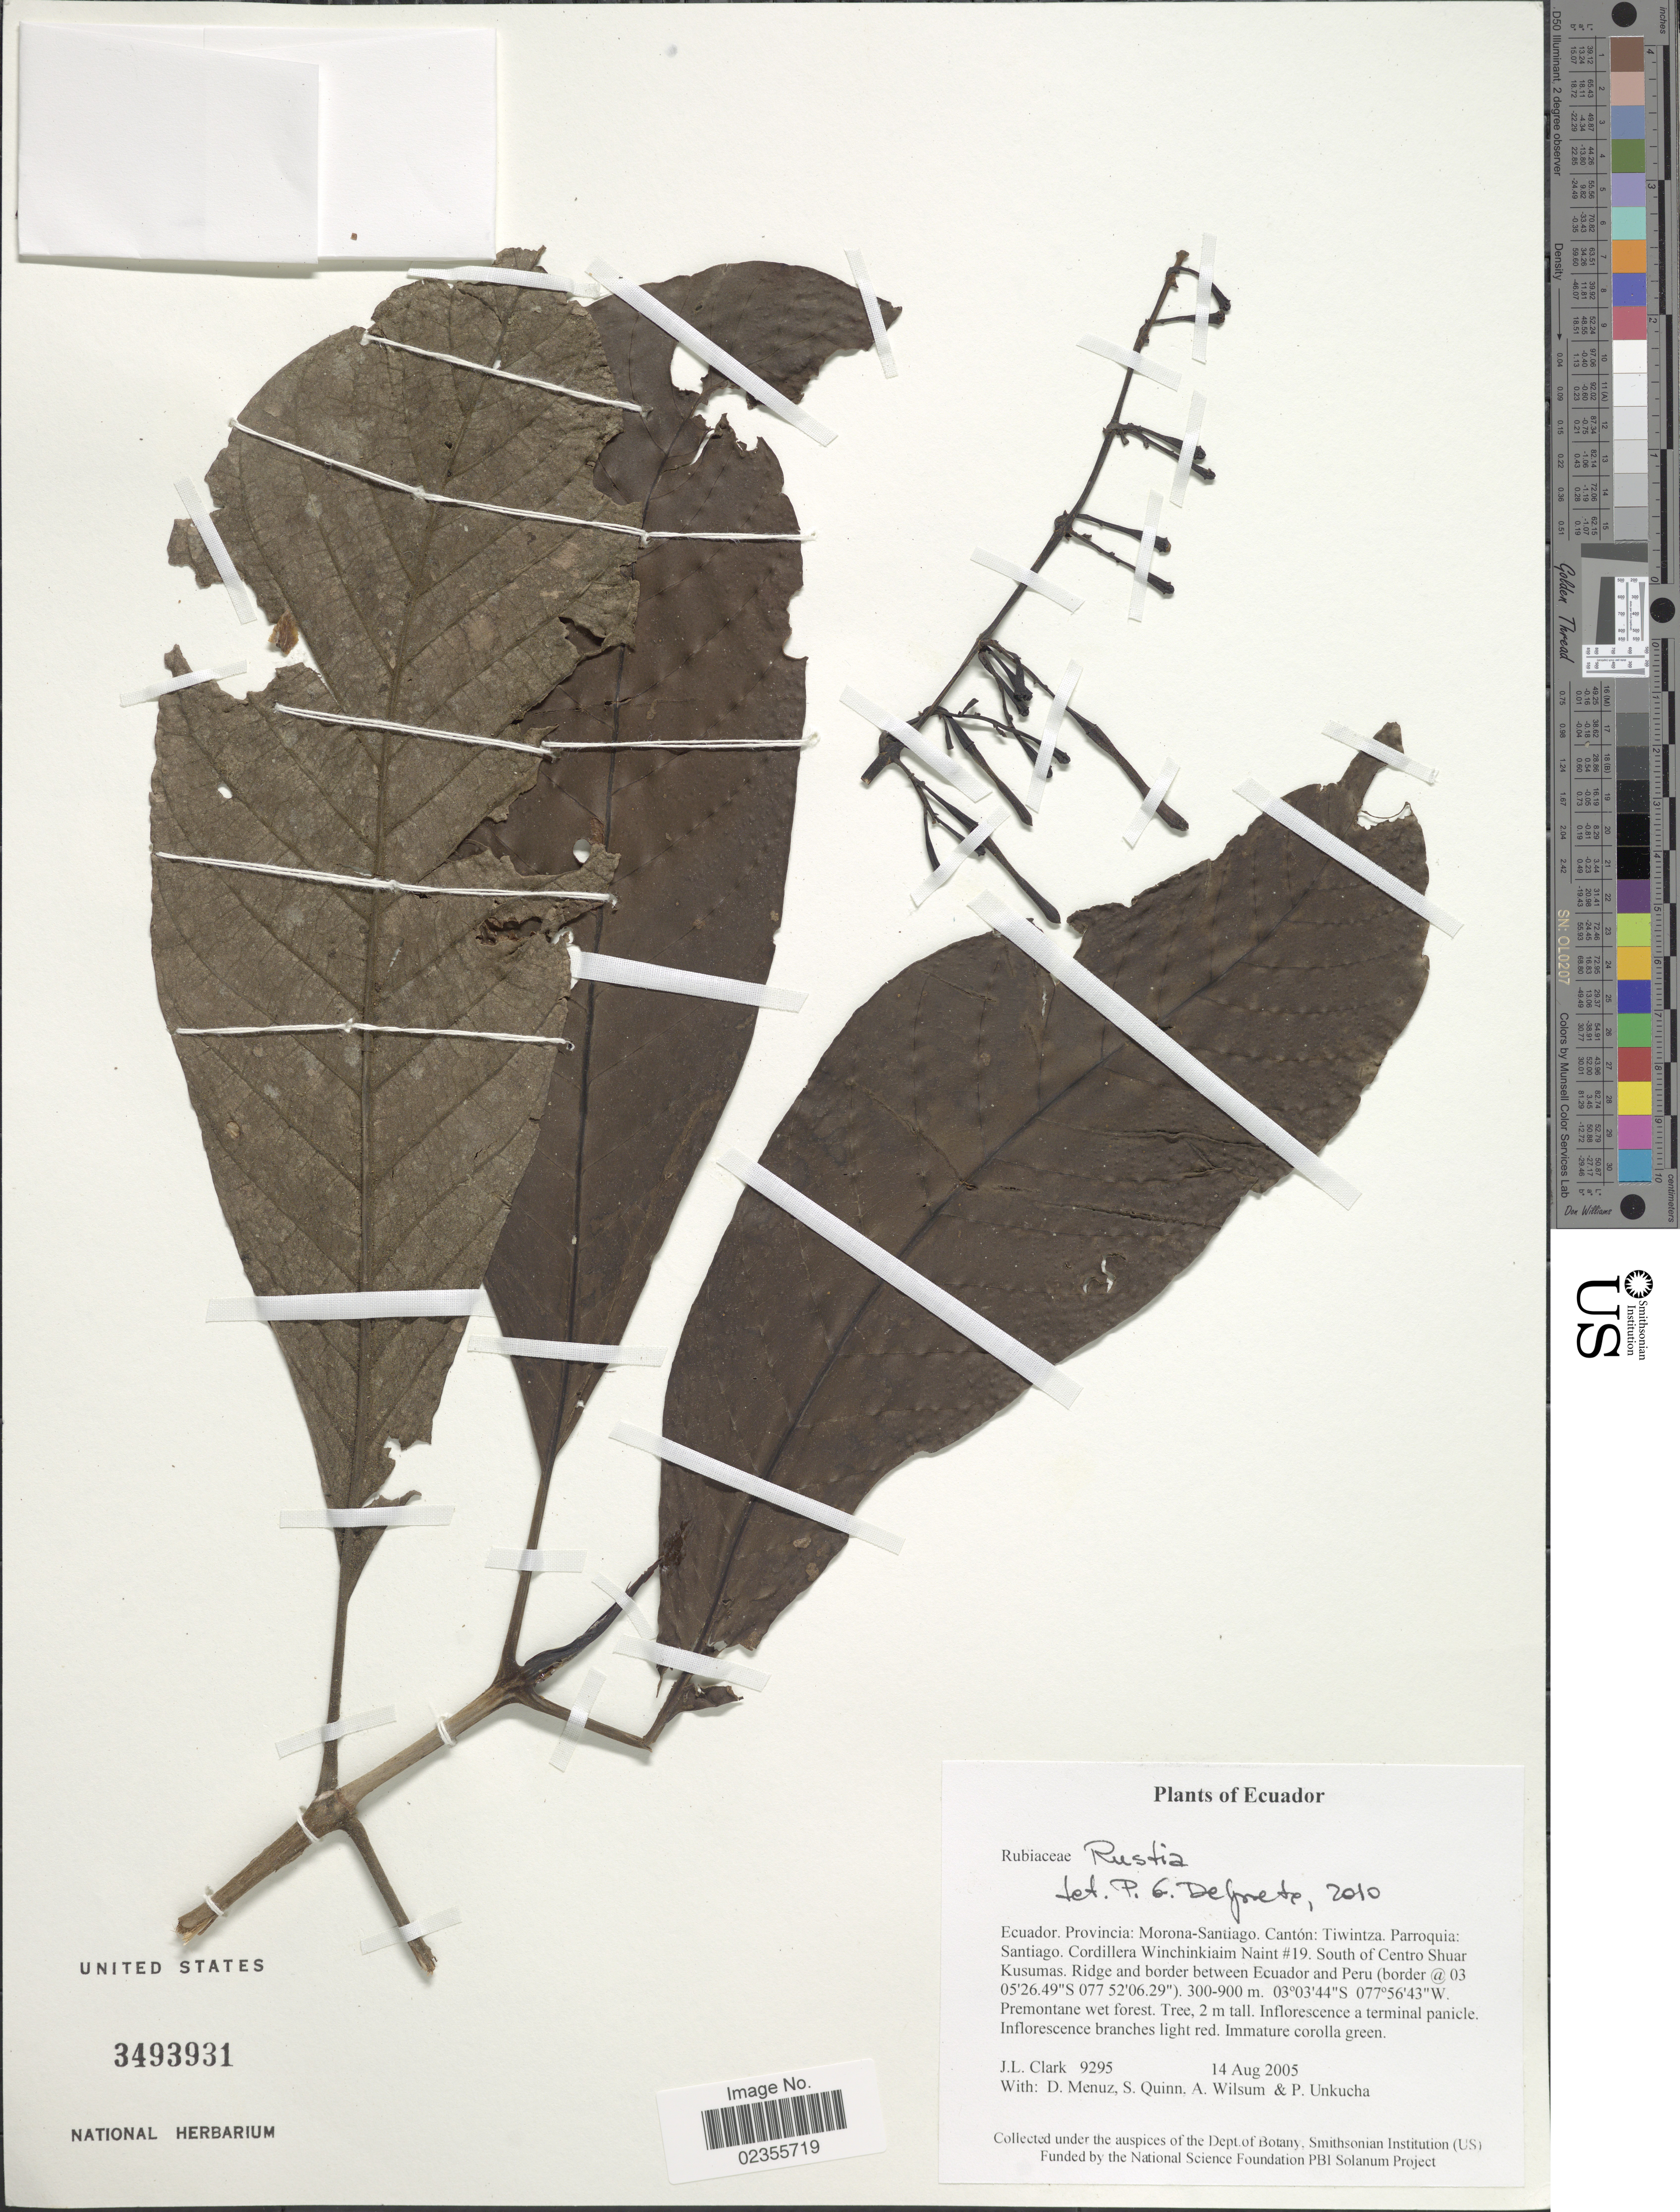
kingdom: Plantae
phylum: Tracheophyta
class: Magnoliopsida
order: Gentianales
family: Rubiaceae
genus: Rustia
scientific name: Rustia sp.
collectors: J. L. Clark, D. Menuz, S. Quinn, A. Wilsum & P. Unkucha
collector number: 9295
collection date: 2005-08-14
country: Ecuador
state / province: Morona-Santiago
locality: Canton: Tiwintza, Parroquia: Santiago, Cordillera Winchinkiaim Naint #19, south of Centro Shuar Kusumas, Ridge and border between Ecuador and Peru.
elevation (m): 300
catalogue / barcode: US 3493931